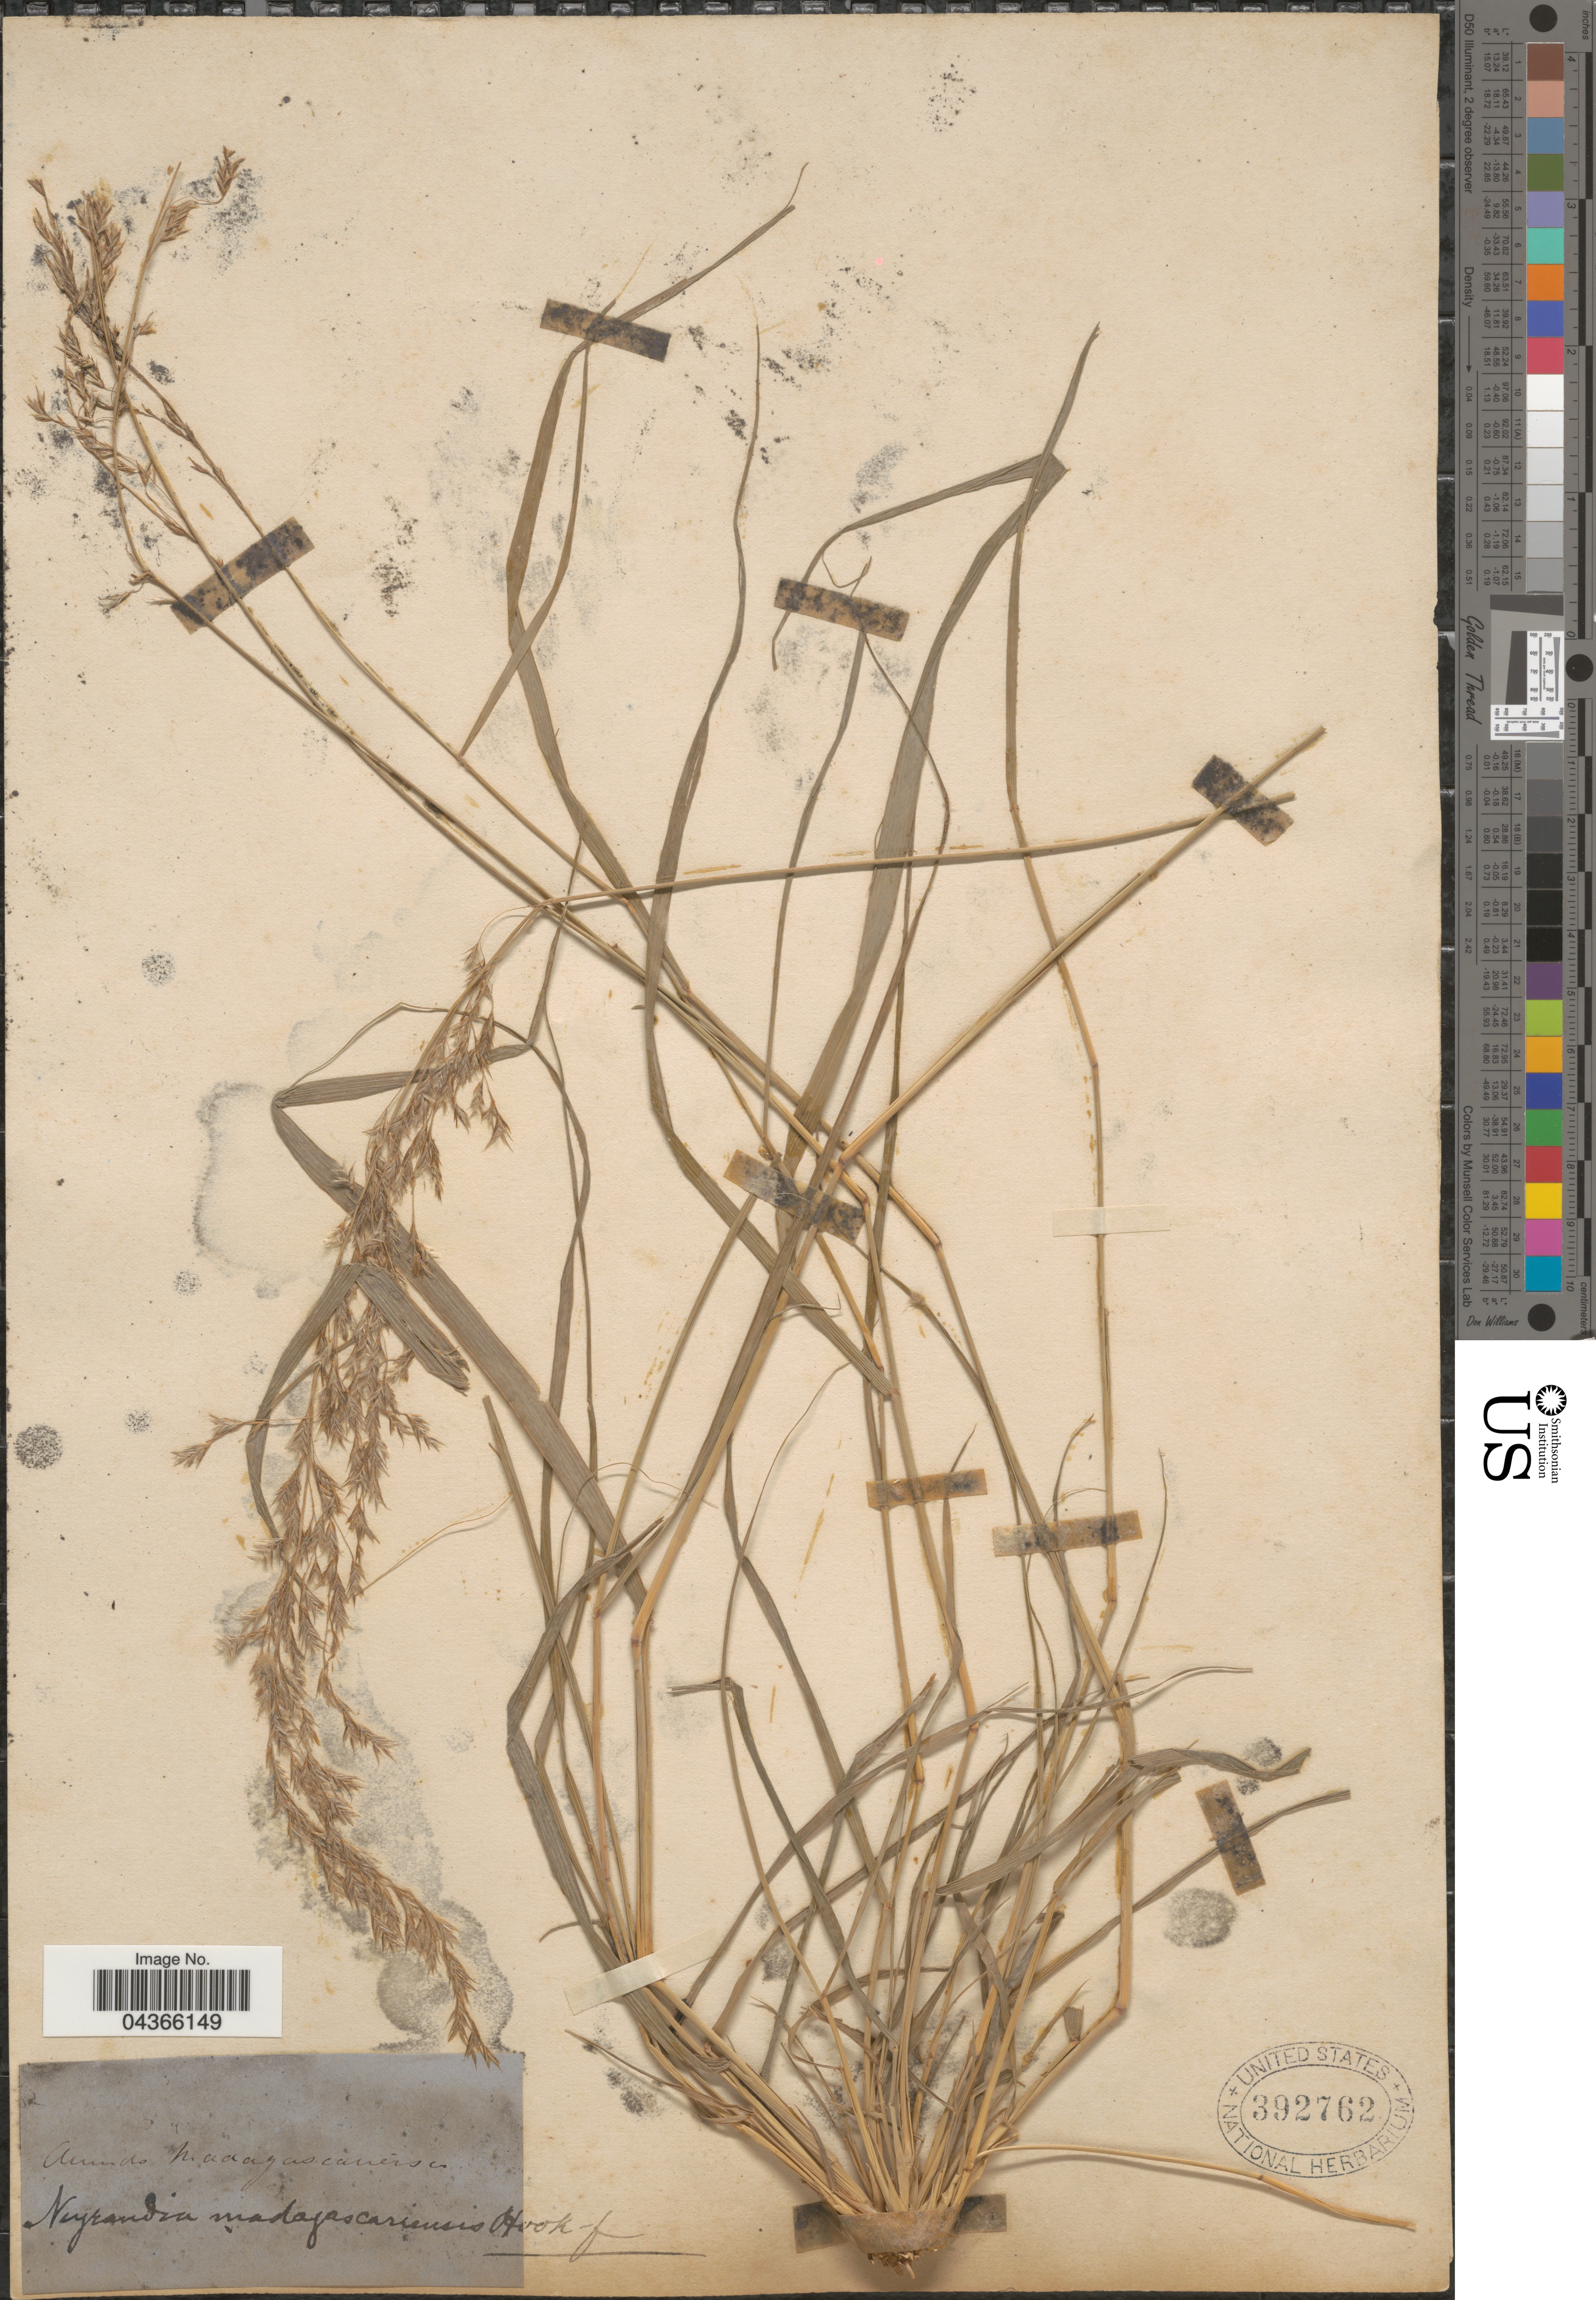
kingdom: Plantae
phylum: Tracheophyta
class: Liliopsida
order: Poales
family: Poaceae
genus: Neyraudia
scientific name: Neyraudia arundinacea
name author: (L.) Henr.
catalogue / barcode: US 392762